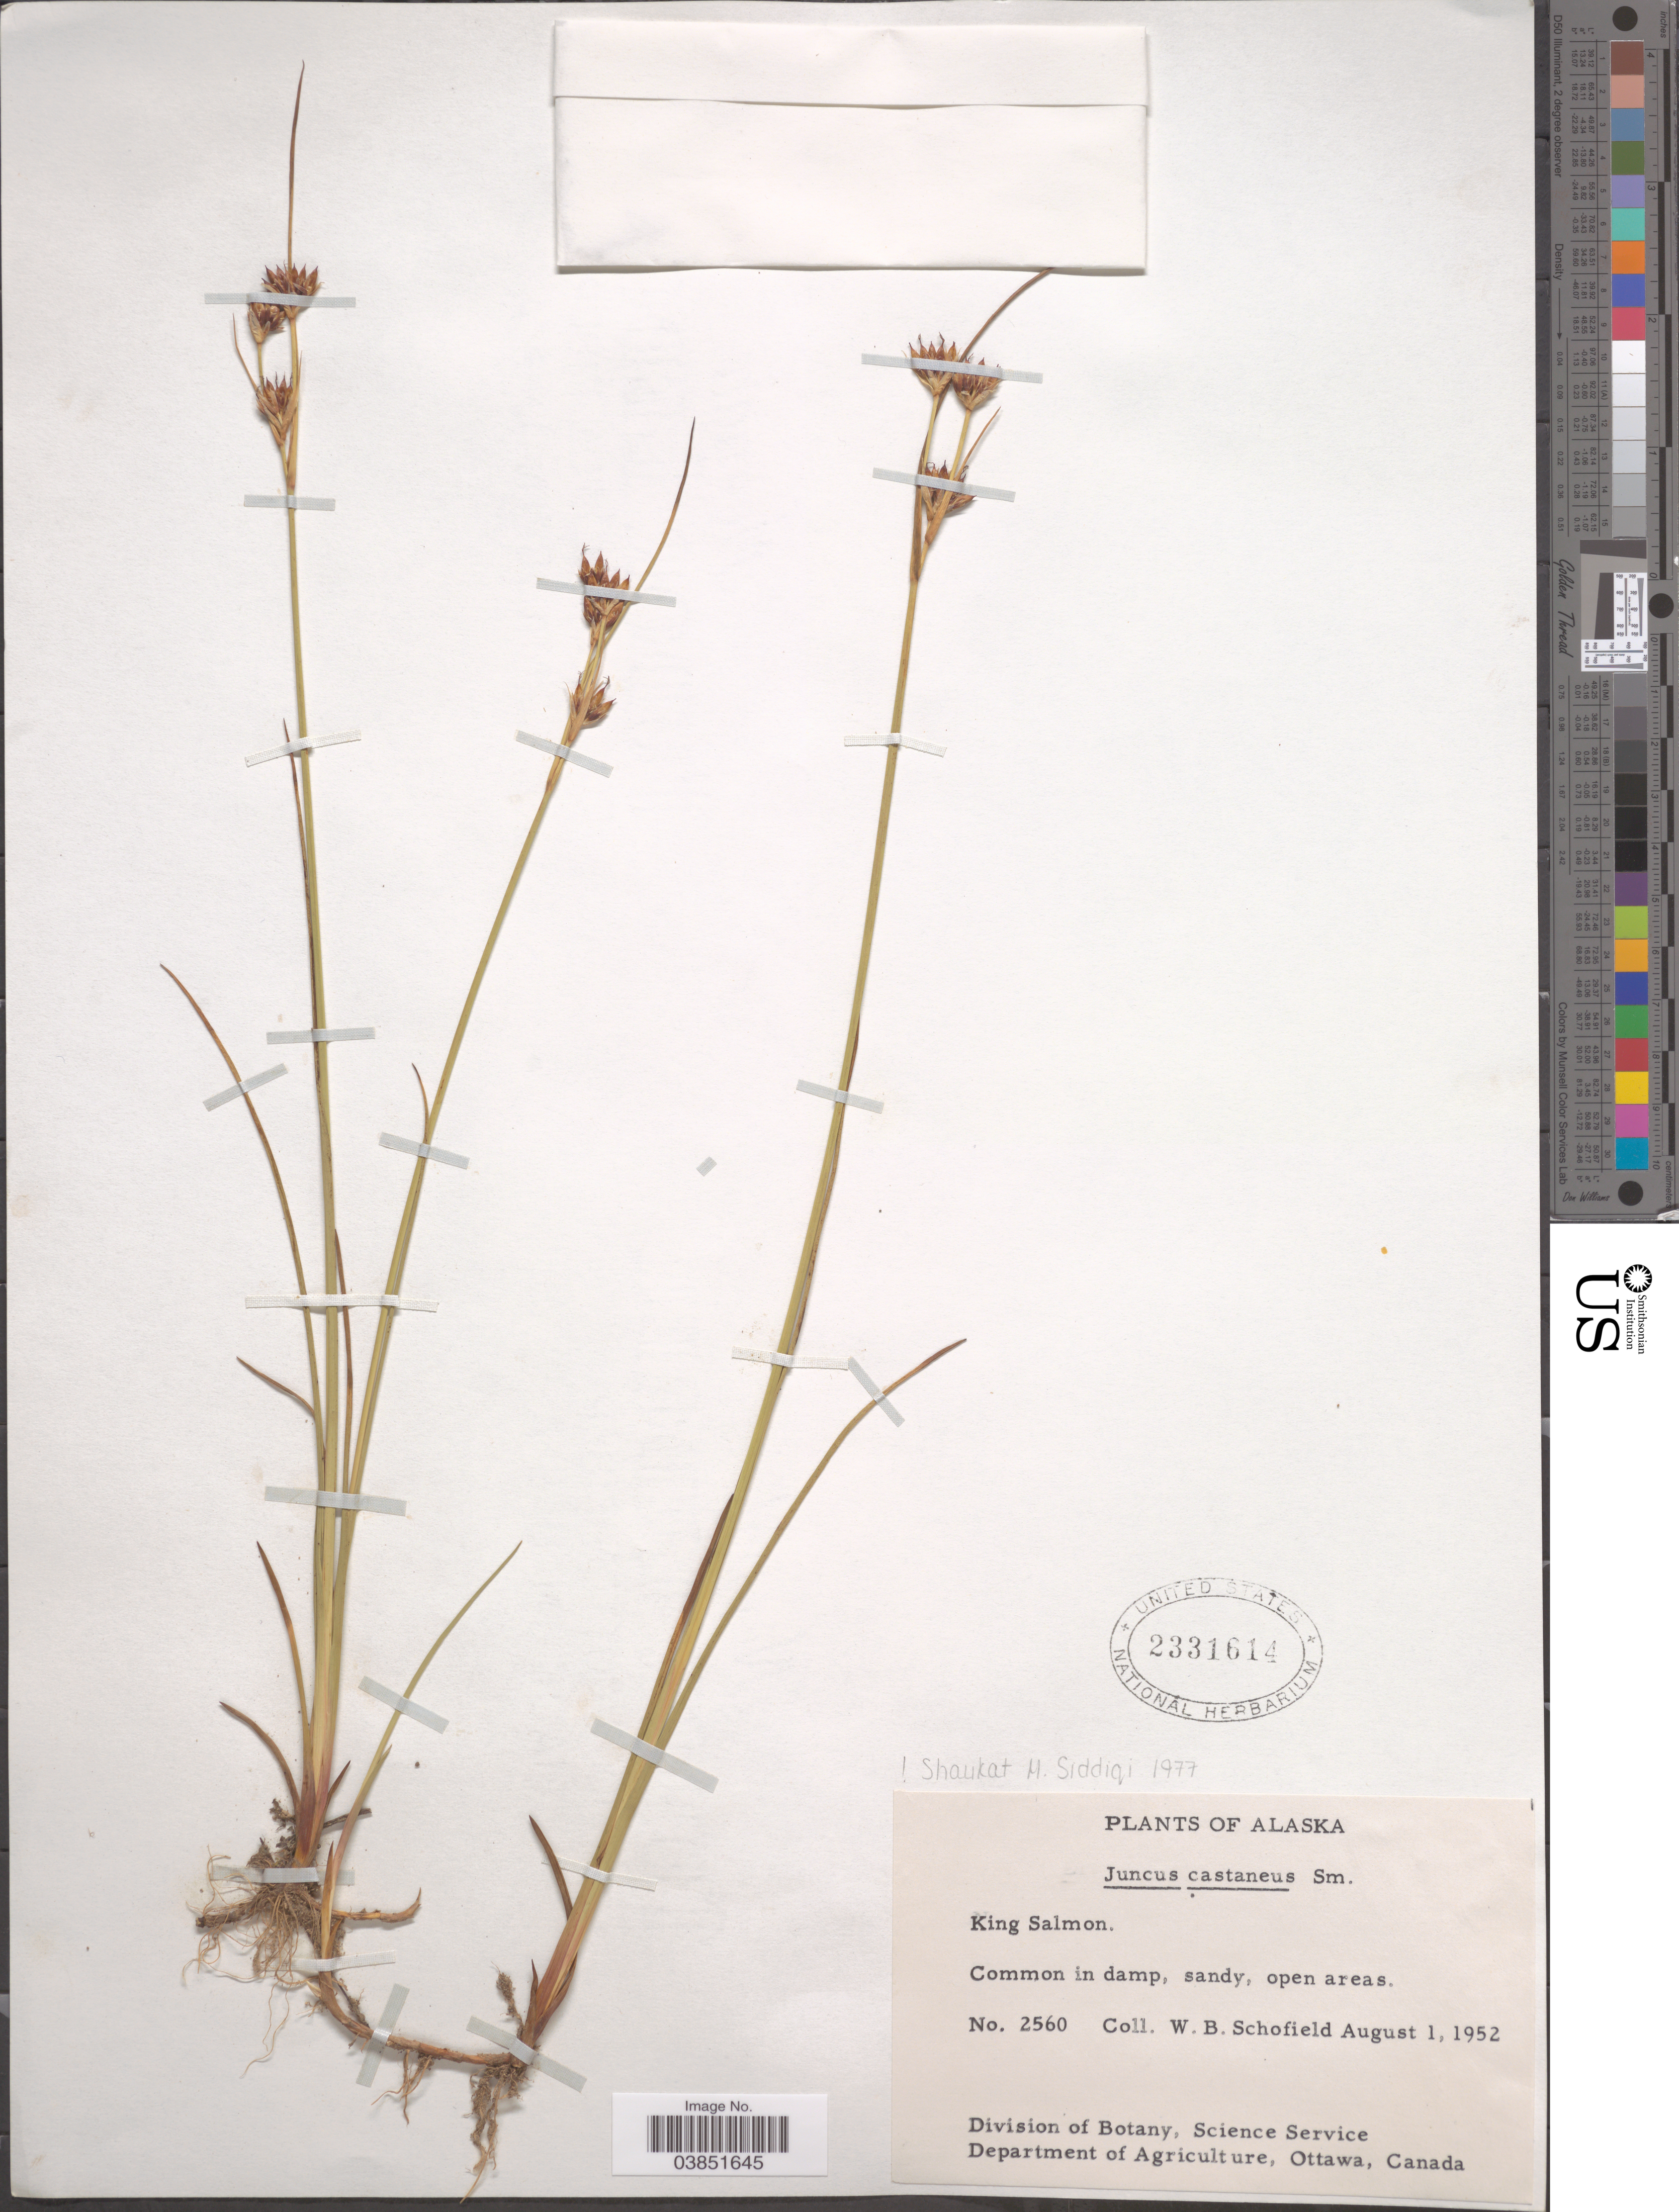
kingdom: Plantae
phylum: Tracheophyta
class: Liliopsida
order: Poales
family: Juncaceae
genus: Juncus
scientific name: Juncus castaneus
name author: Sm.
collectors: W. Schofield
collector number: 2560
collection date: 1952-08-01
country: United States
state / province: Alaska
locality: King Salmon.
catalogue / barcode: US 2331614